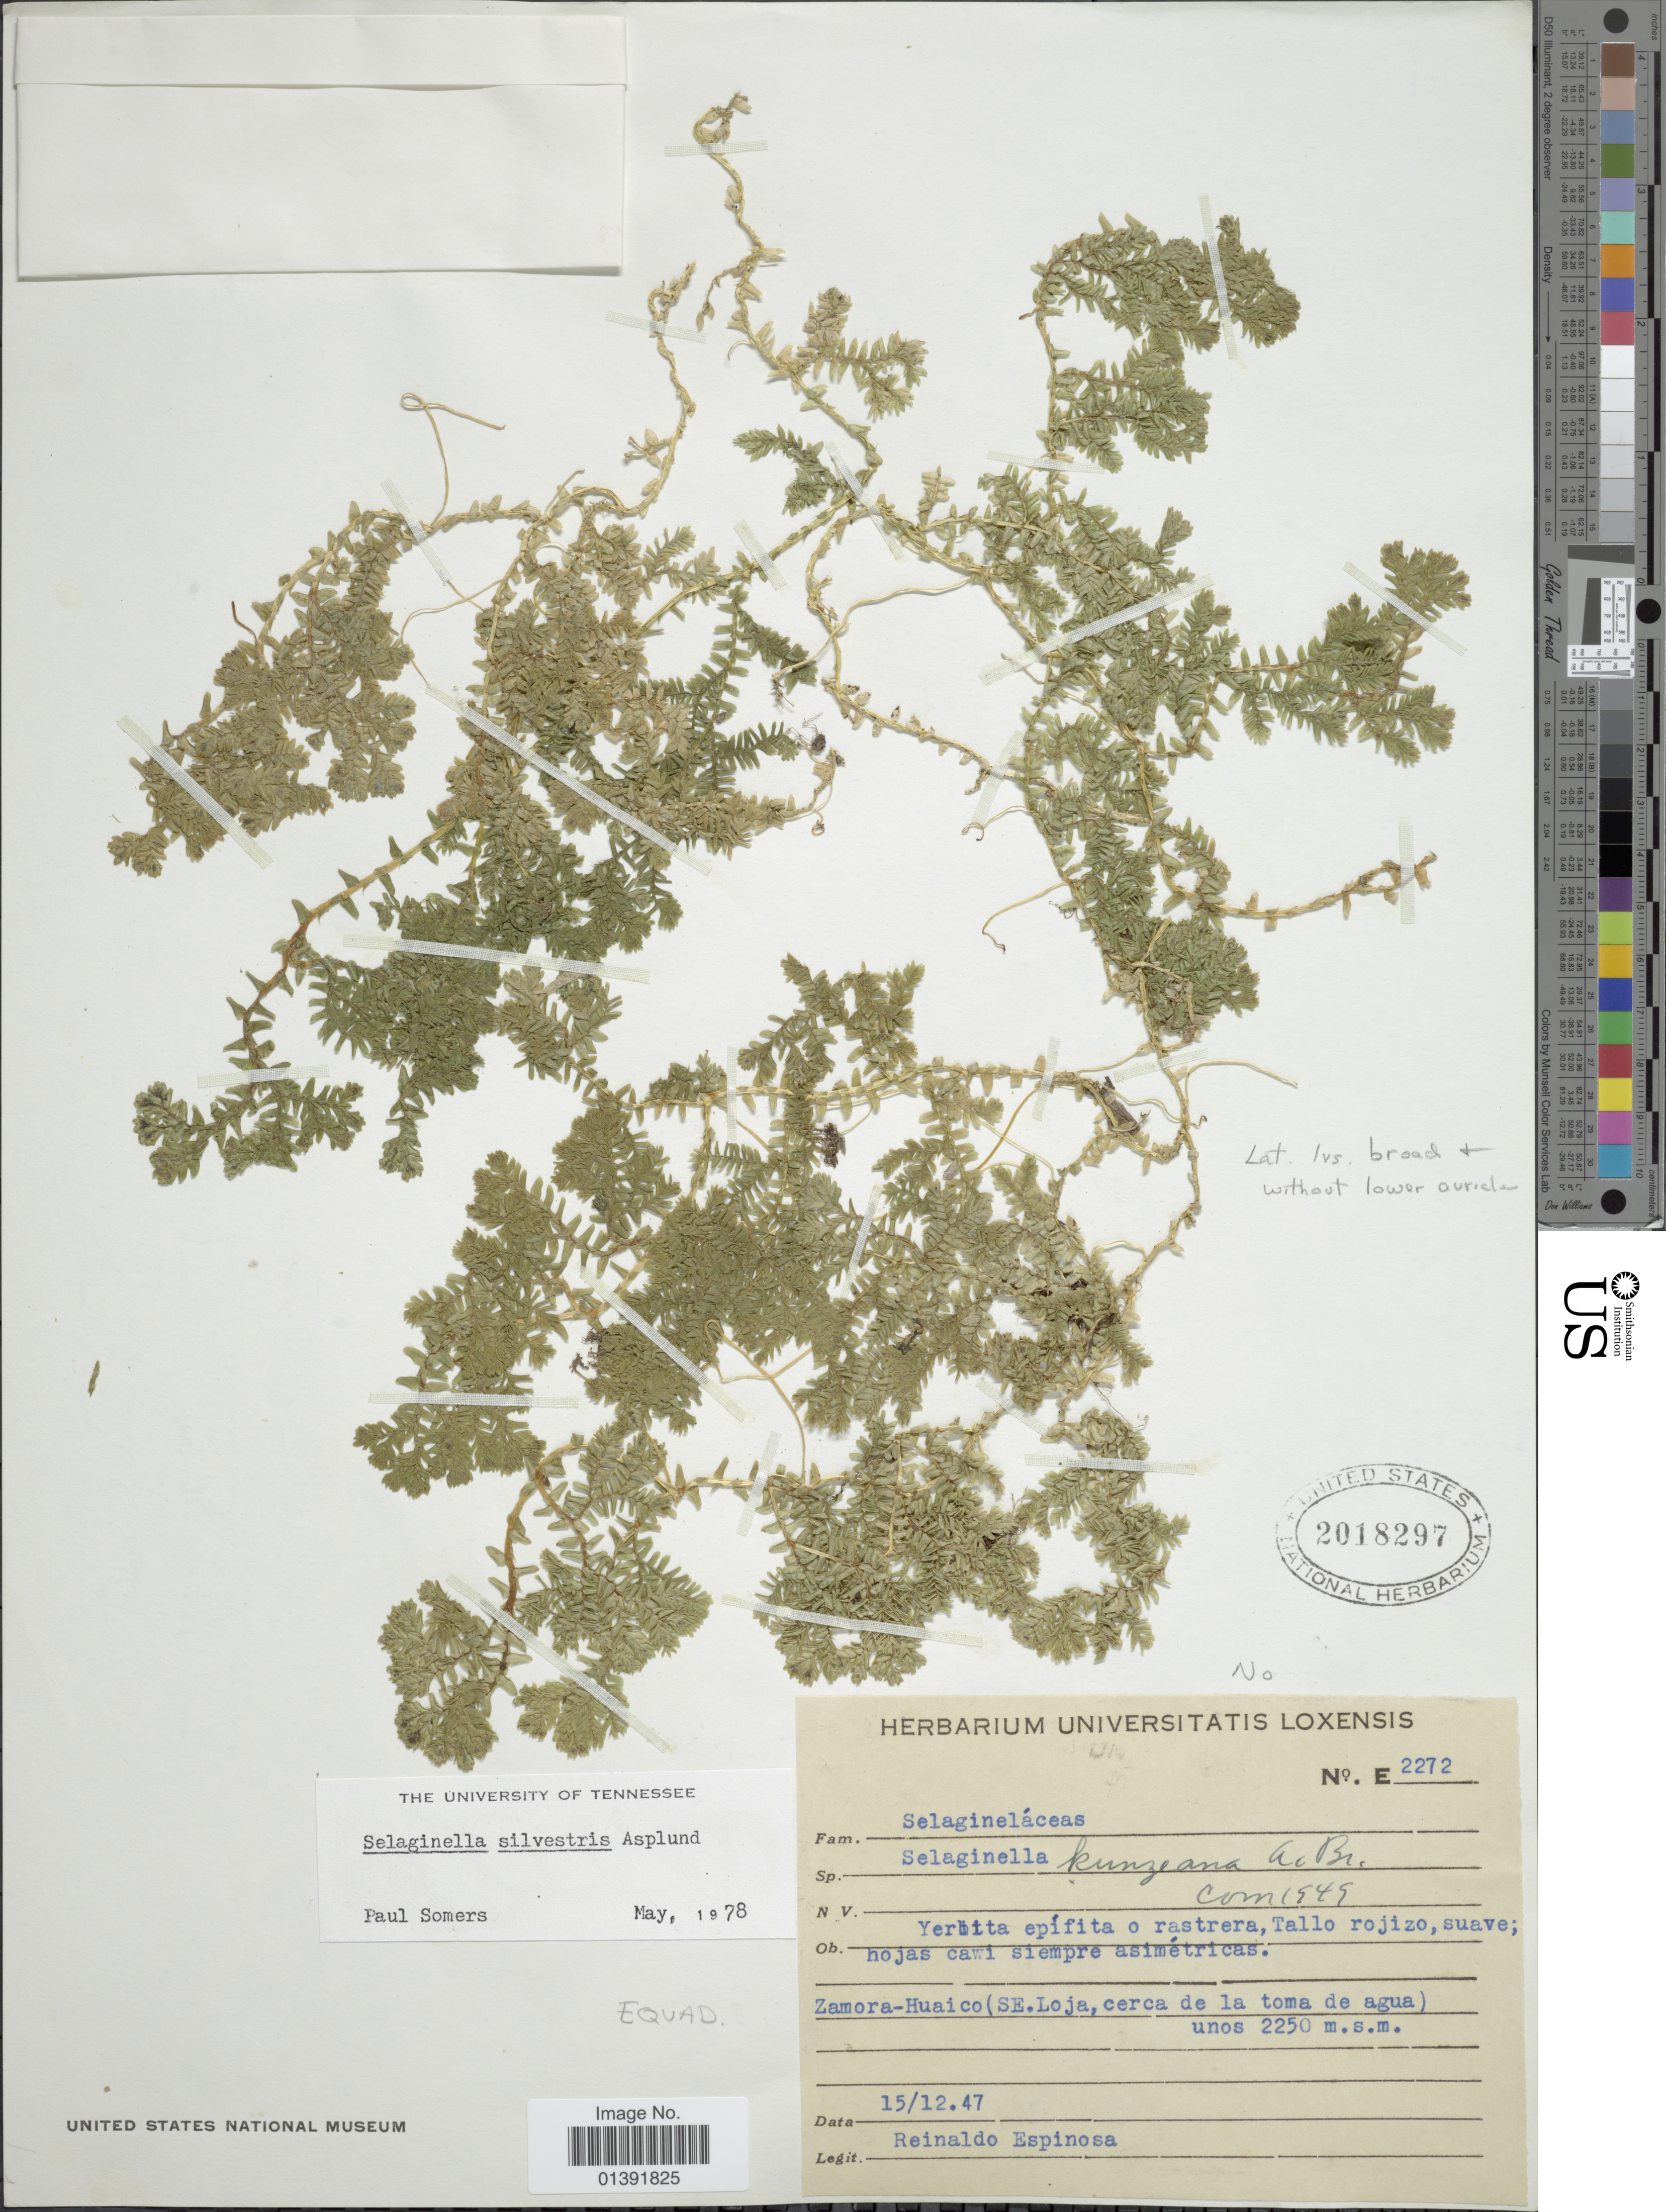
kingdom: Plantae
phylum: Tracheophyta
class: Lycopodiopsida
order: Selaginellales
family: Selaginellaceae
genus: Selaginella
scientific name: Selaginella silvestris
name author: Aspl.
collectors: R. Espinosa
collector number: E2272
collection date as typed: Transcribed d/m/y: 15/12/47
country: Ecuador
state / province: Loja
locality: Zamora-Huaico (SE. Loja, cerca de la toma de agua)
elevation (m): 2250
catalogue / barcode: US 2018297